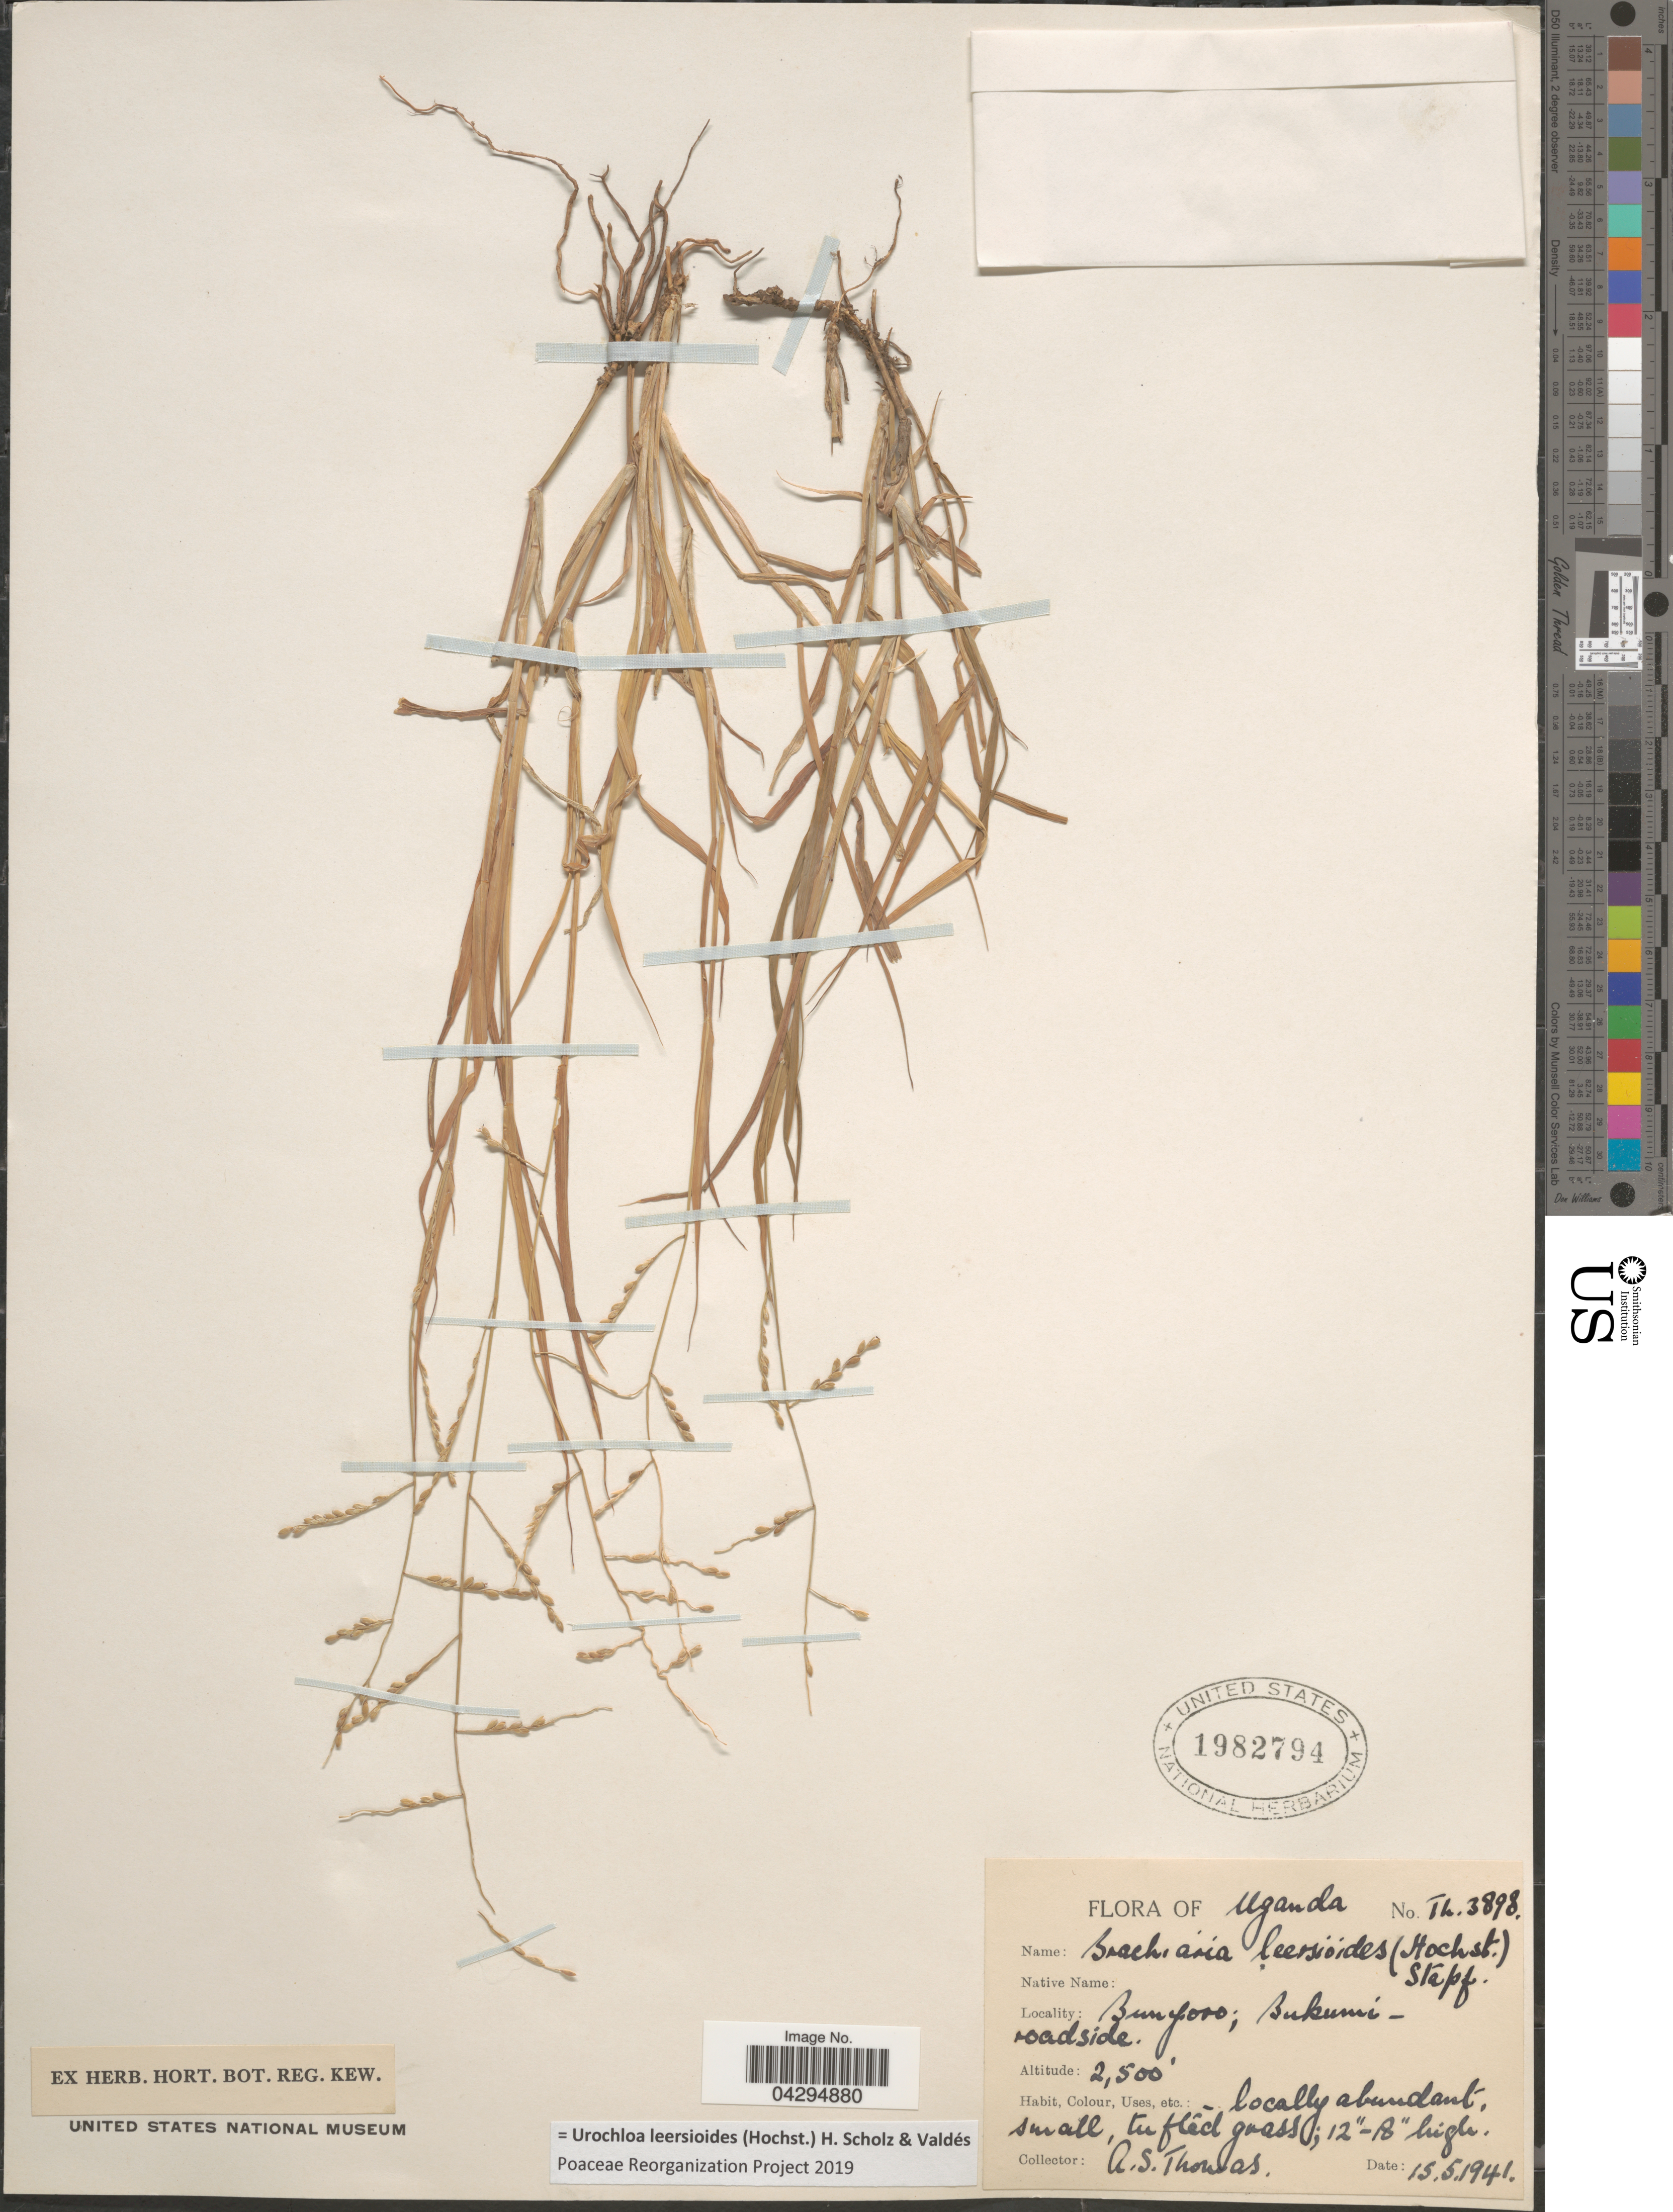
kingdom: Plantae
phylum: Tracheophyta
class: Liliopsida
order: Poales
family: Poaceae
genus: Urochloa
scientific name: Urochloa leersioides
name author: (Hochst.) H. Scholz & Valdés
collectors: A. Thomas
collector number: Th3898*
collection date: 1941-05-15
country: Uganda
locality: Bunyoro; Bukumi - roadside.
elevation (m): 762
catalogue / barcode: US 1982794